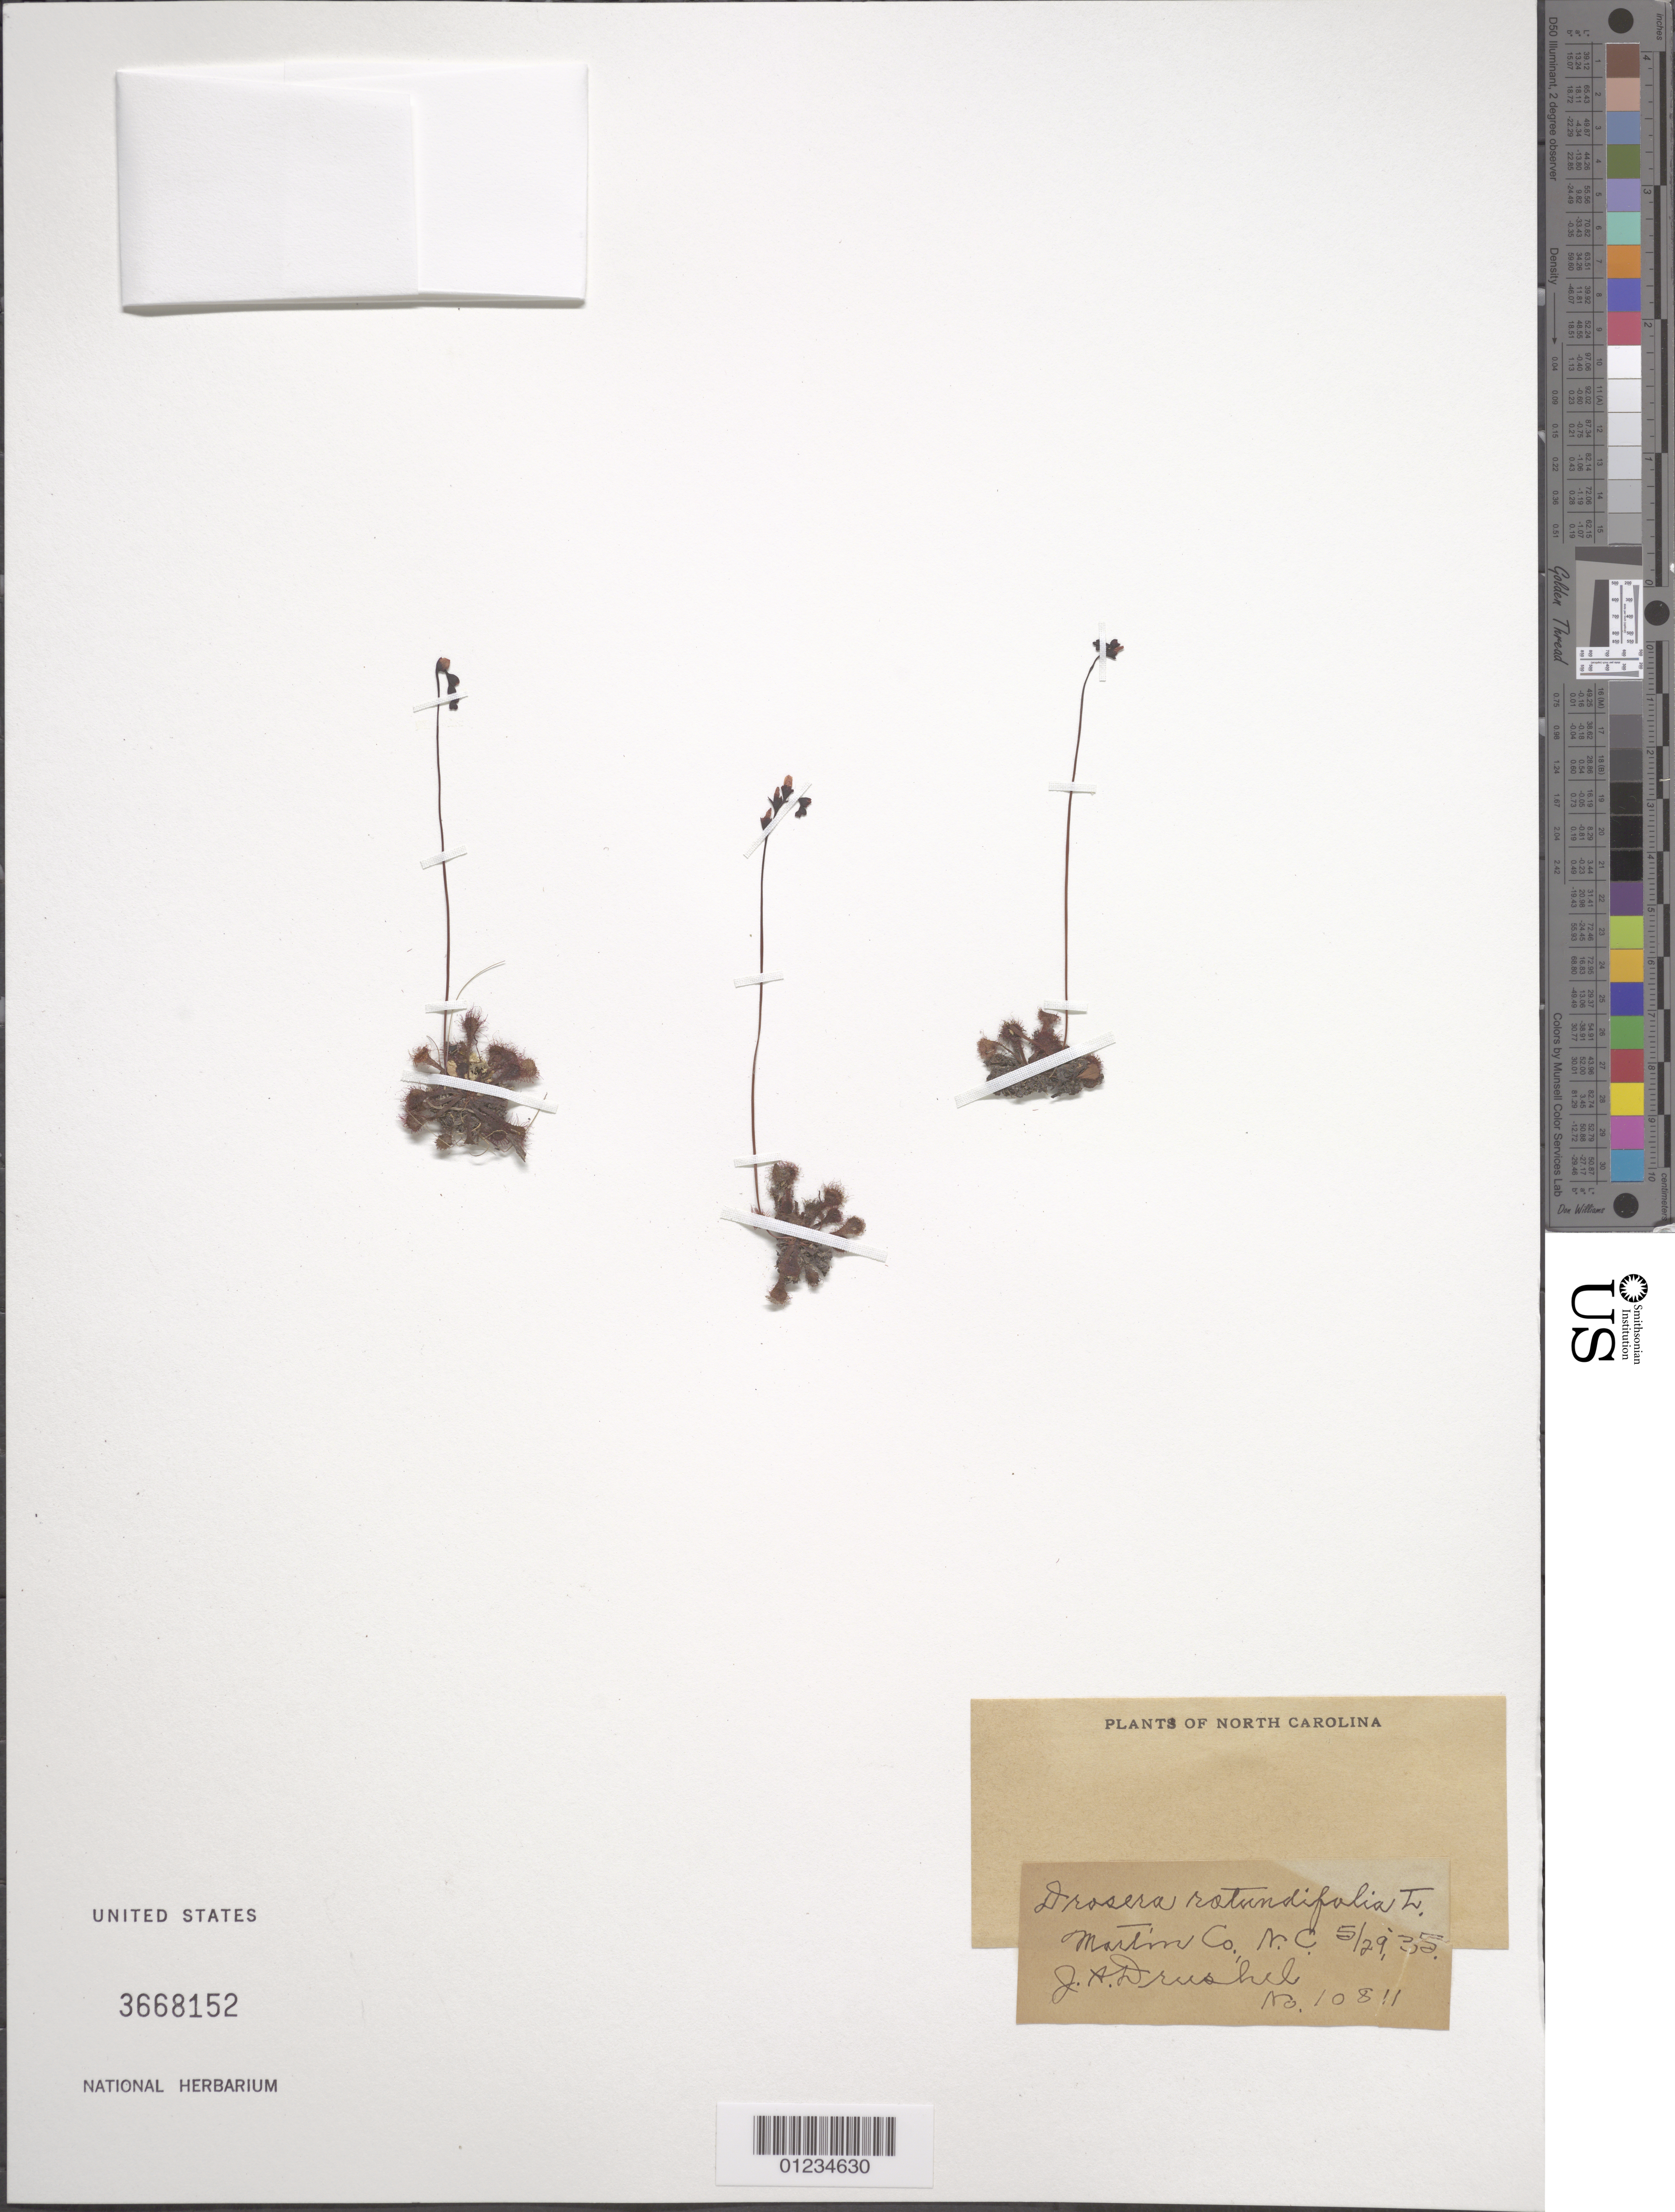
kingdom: Plantae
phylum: Tracheophyta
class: Magnoliopsida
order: Caryophyllales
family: Droseraceae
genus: Drosera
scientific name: Drosera rotundifolia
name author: L.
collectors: J. A. Drushel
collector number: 10811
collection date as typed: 29 May 1935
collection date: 1935-05-29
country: United States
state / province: North Carolina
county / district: Martin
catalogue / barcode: US 3668152